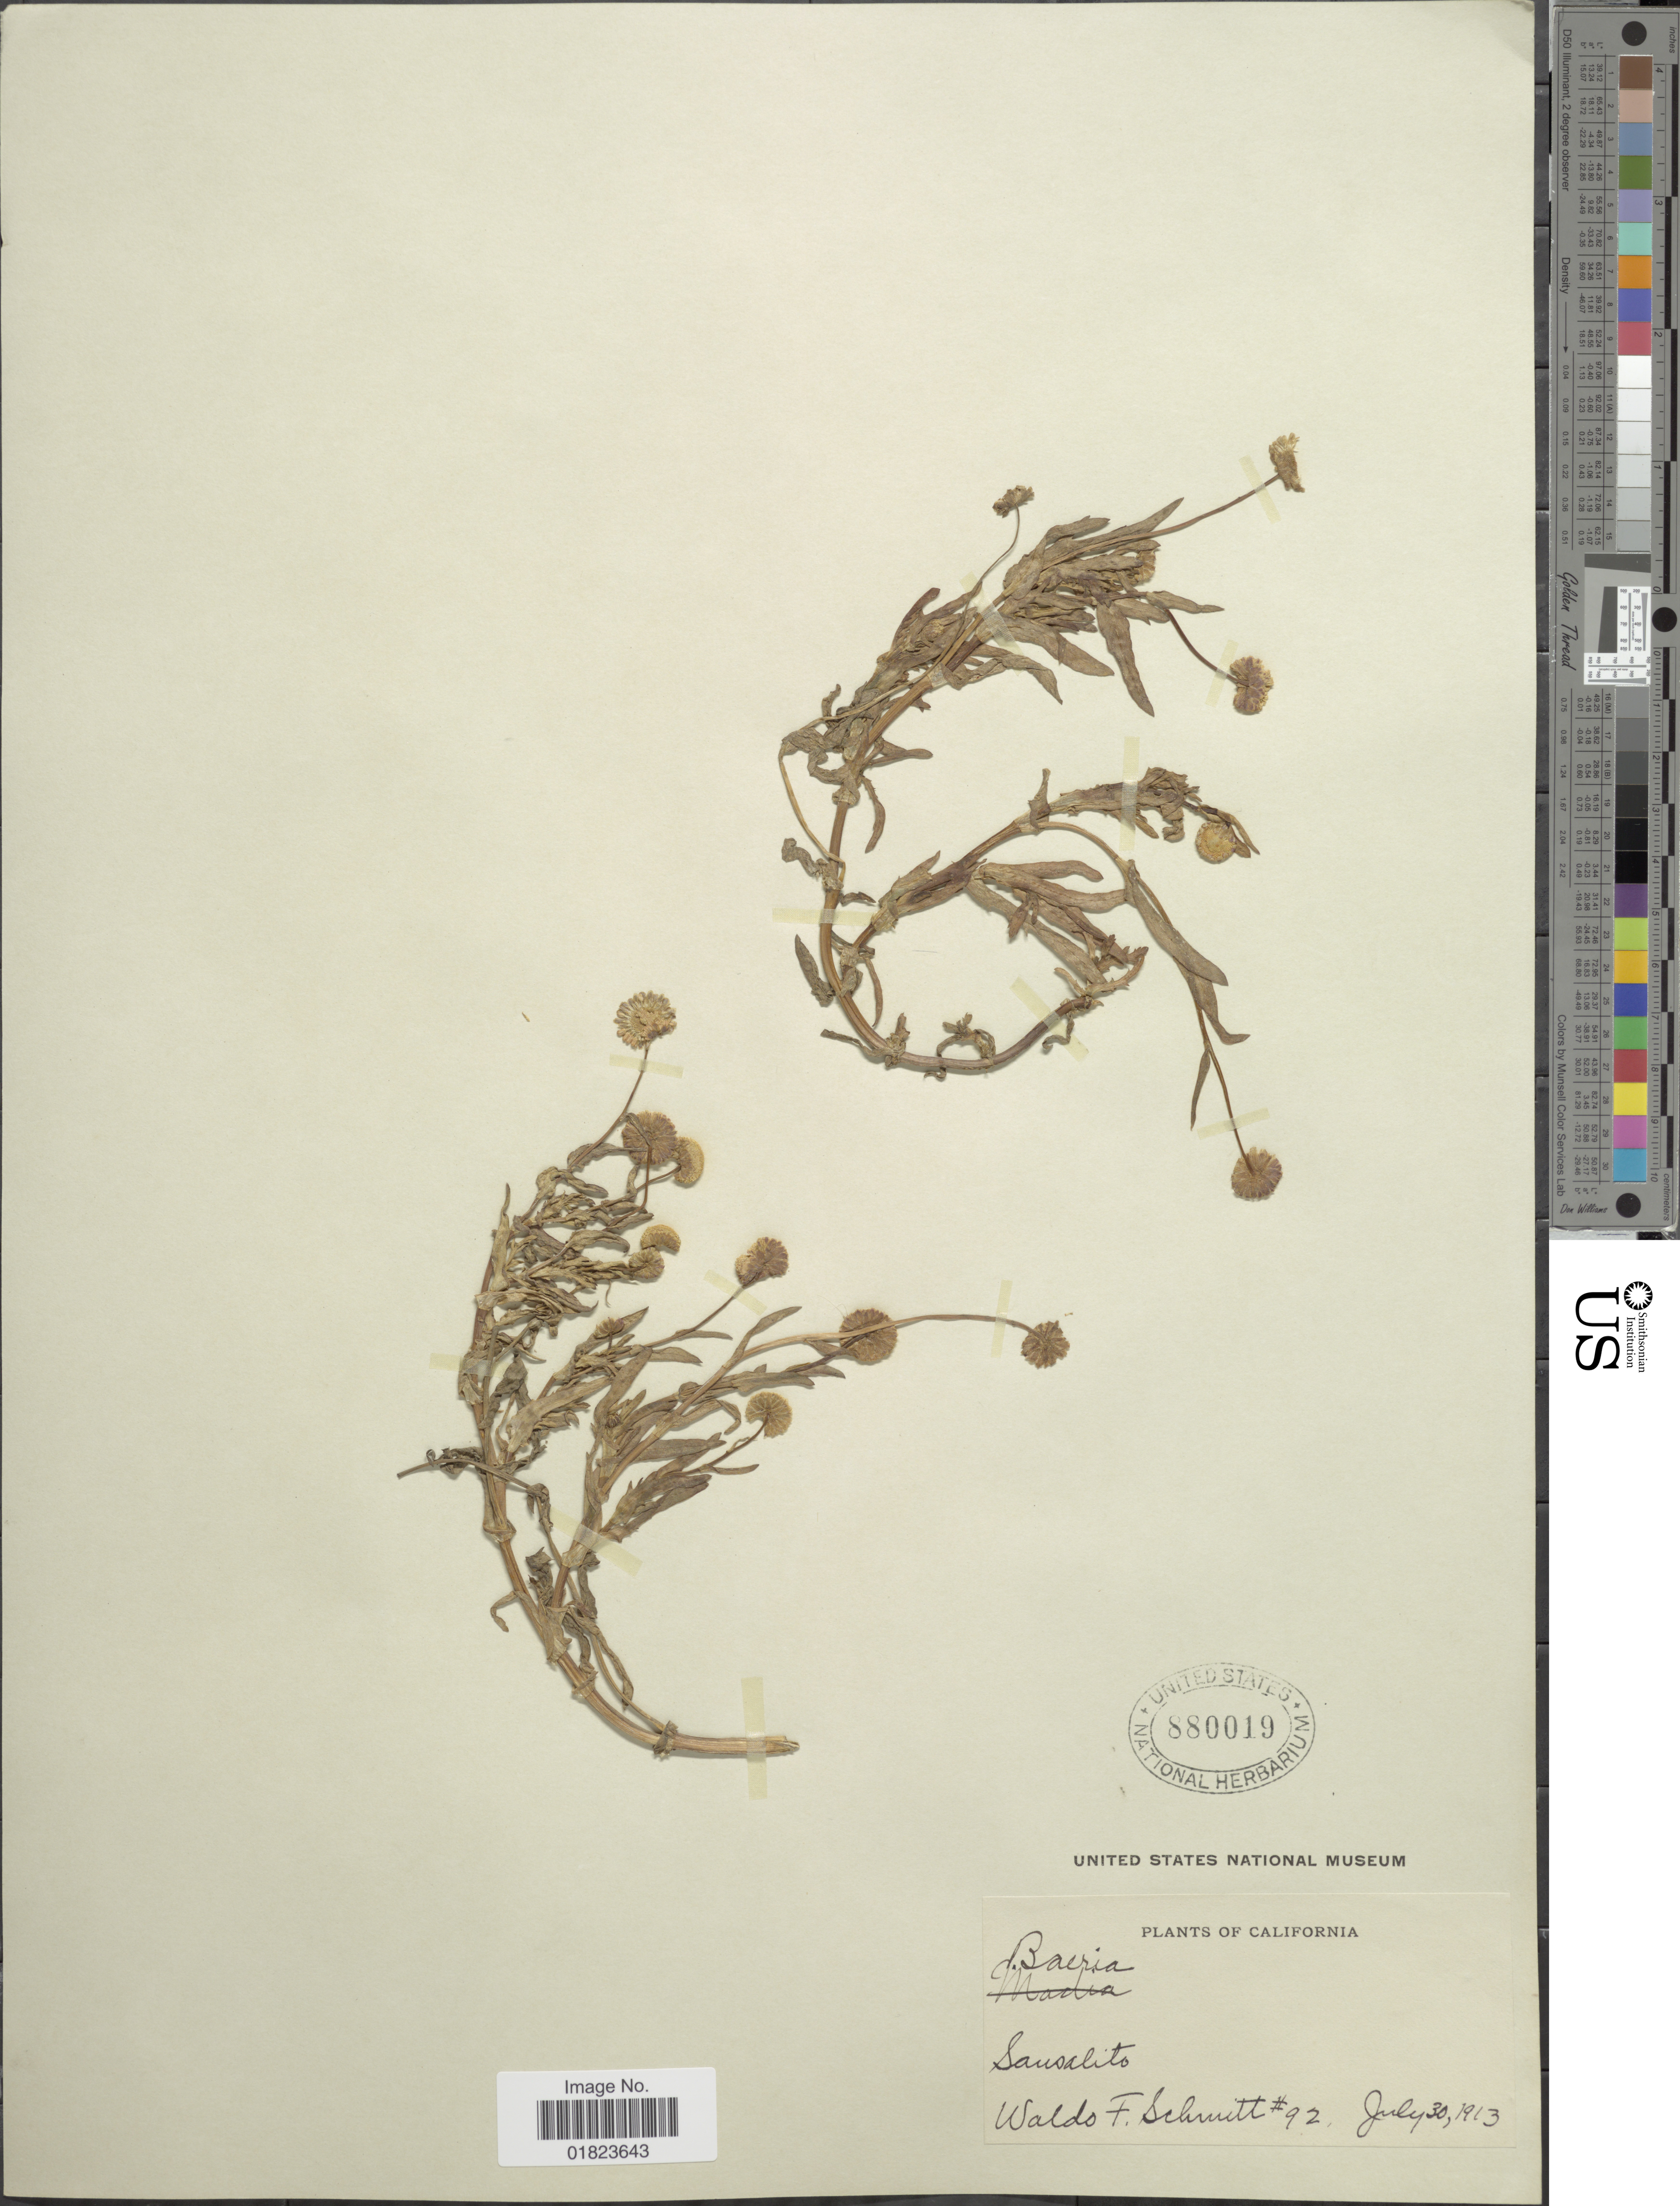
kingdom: Plantae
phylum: Tracheophyta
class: Magnoliopsida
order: Asterales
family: Asteraceae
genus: Cotula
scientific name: Cotula coronopifolia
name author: L.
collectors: W. F. Schmitt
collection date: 1913-07-30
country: United States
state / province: California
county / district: Marin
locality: Sausalito, California.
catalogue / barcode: US 880019